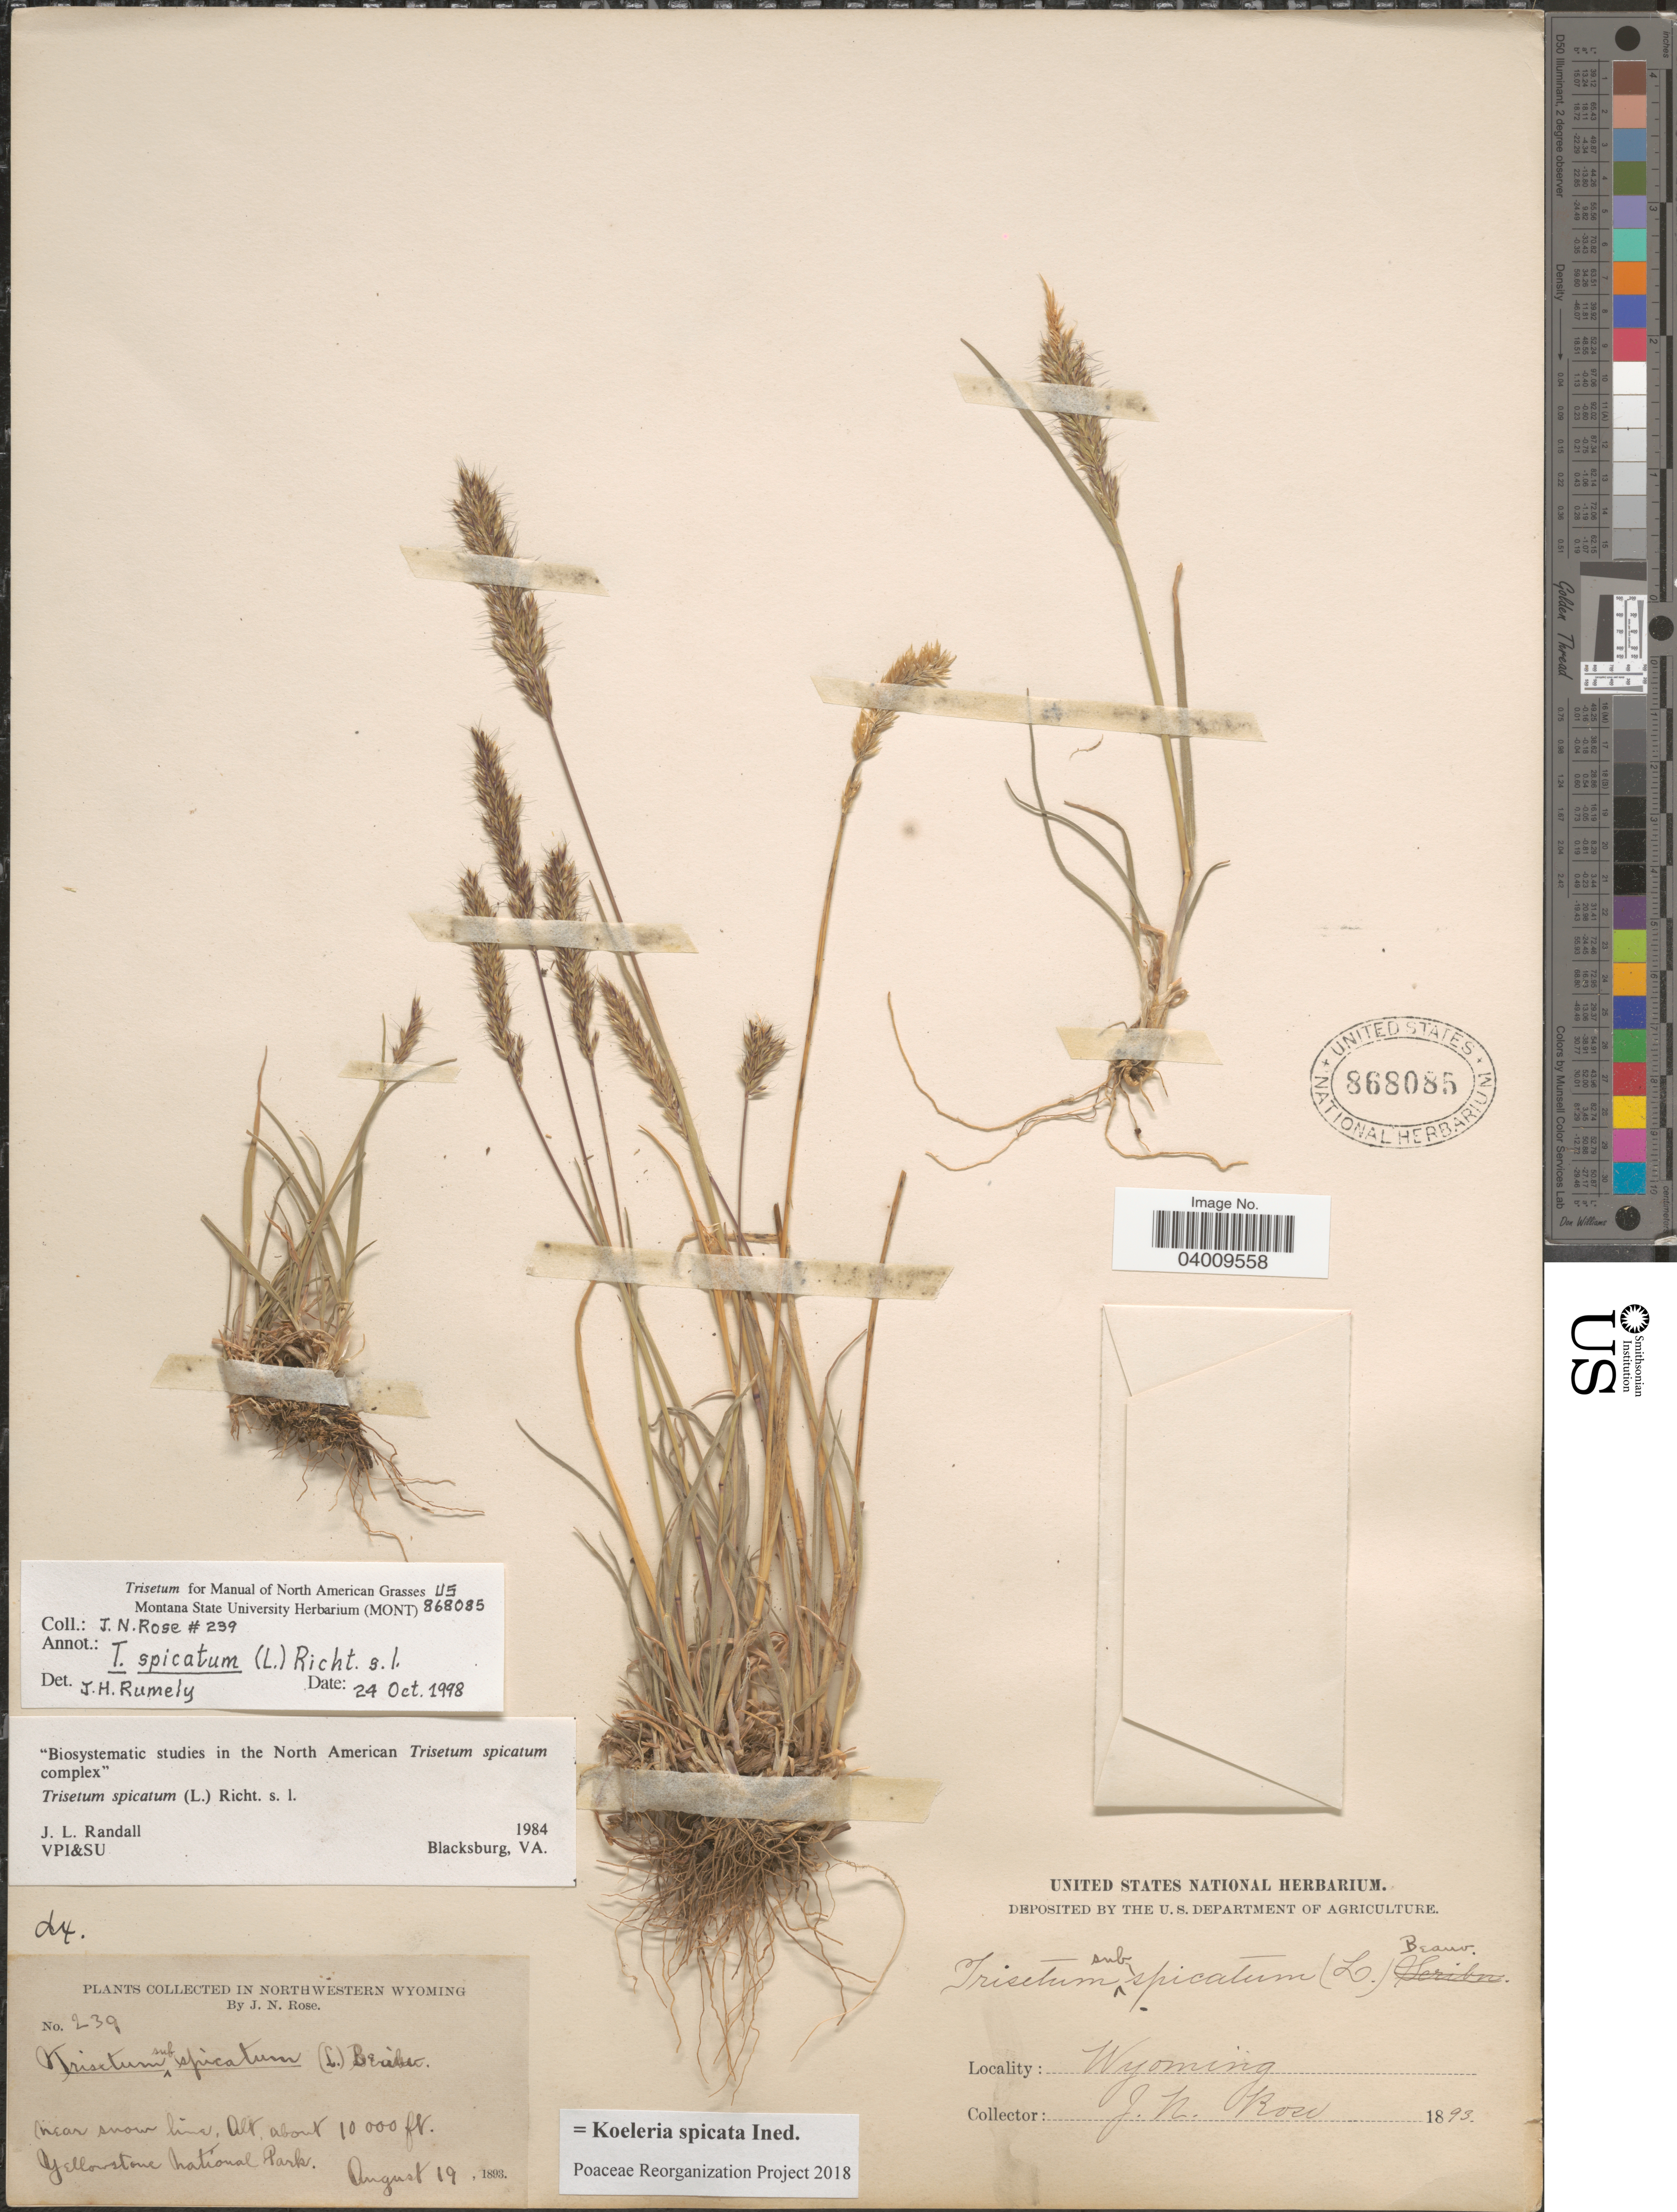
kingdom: Plantae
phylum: Tracheophyta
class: Liliopsida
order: Poales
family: Poaceae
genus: Koeleria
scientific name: Koeleria spicata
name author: (L.) Barberá et al.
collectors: J. N. Rose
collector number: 239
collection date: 1893-08-19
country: United States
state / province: Wyoming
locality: Northwestern Wyoming. Yellowstone National Park.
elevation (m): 3048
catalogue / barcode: US 868085